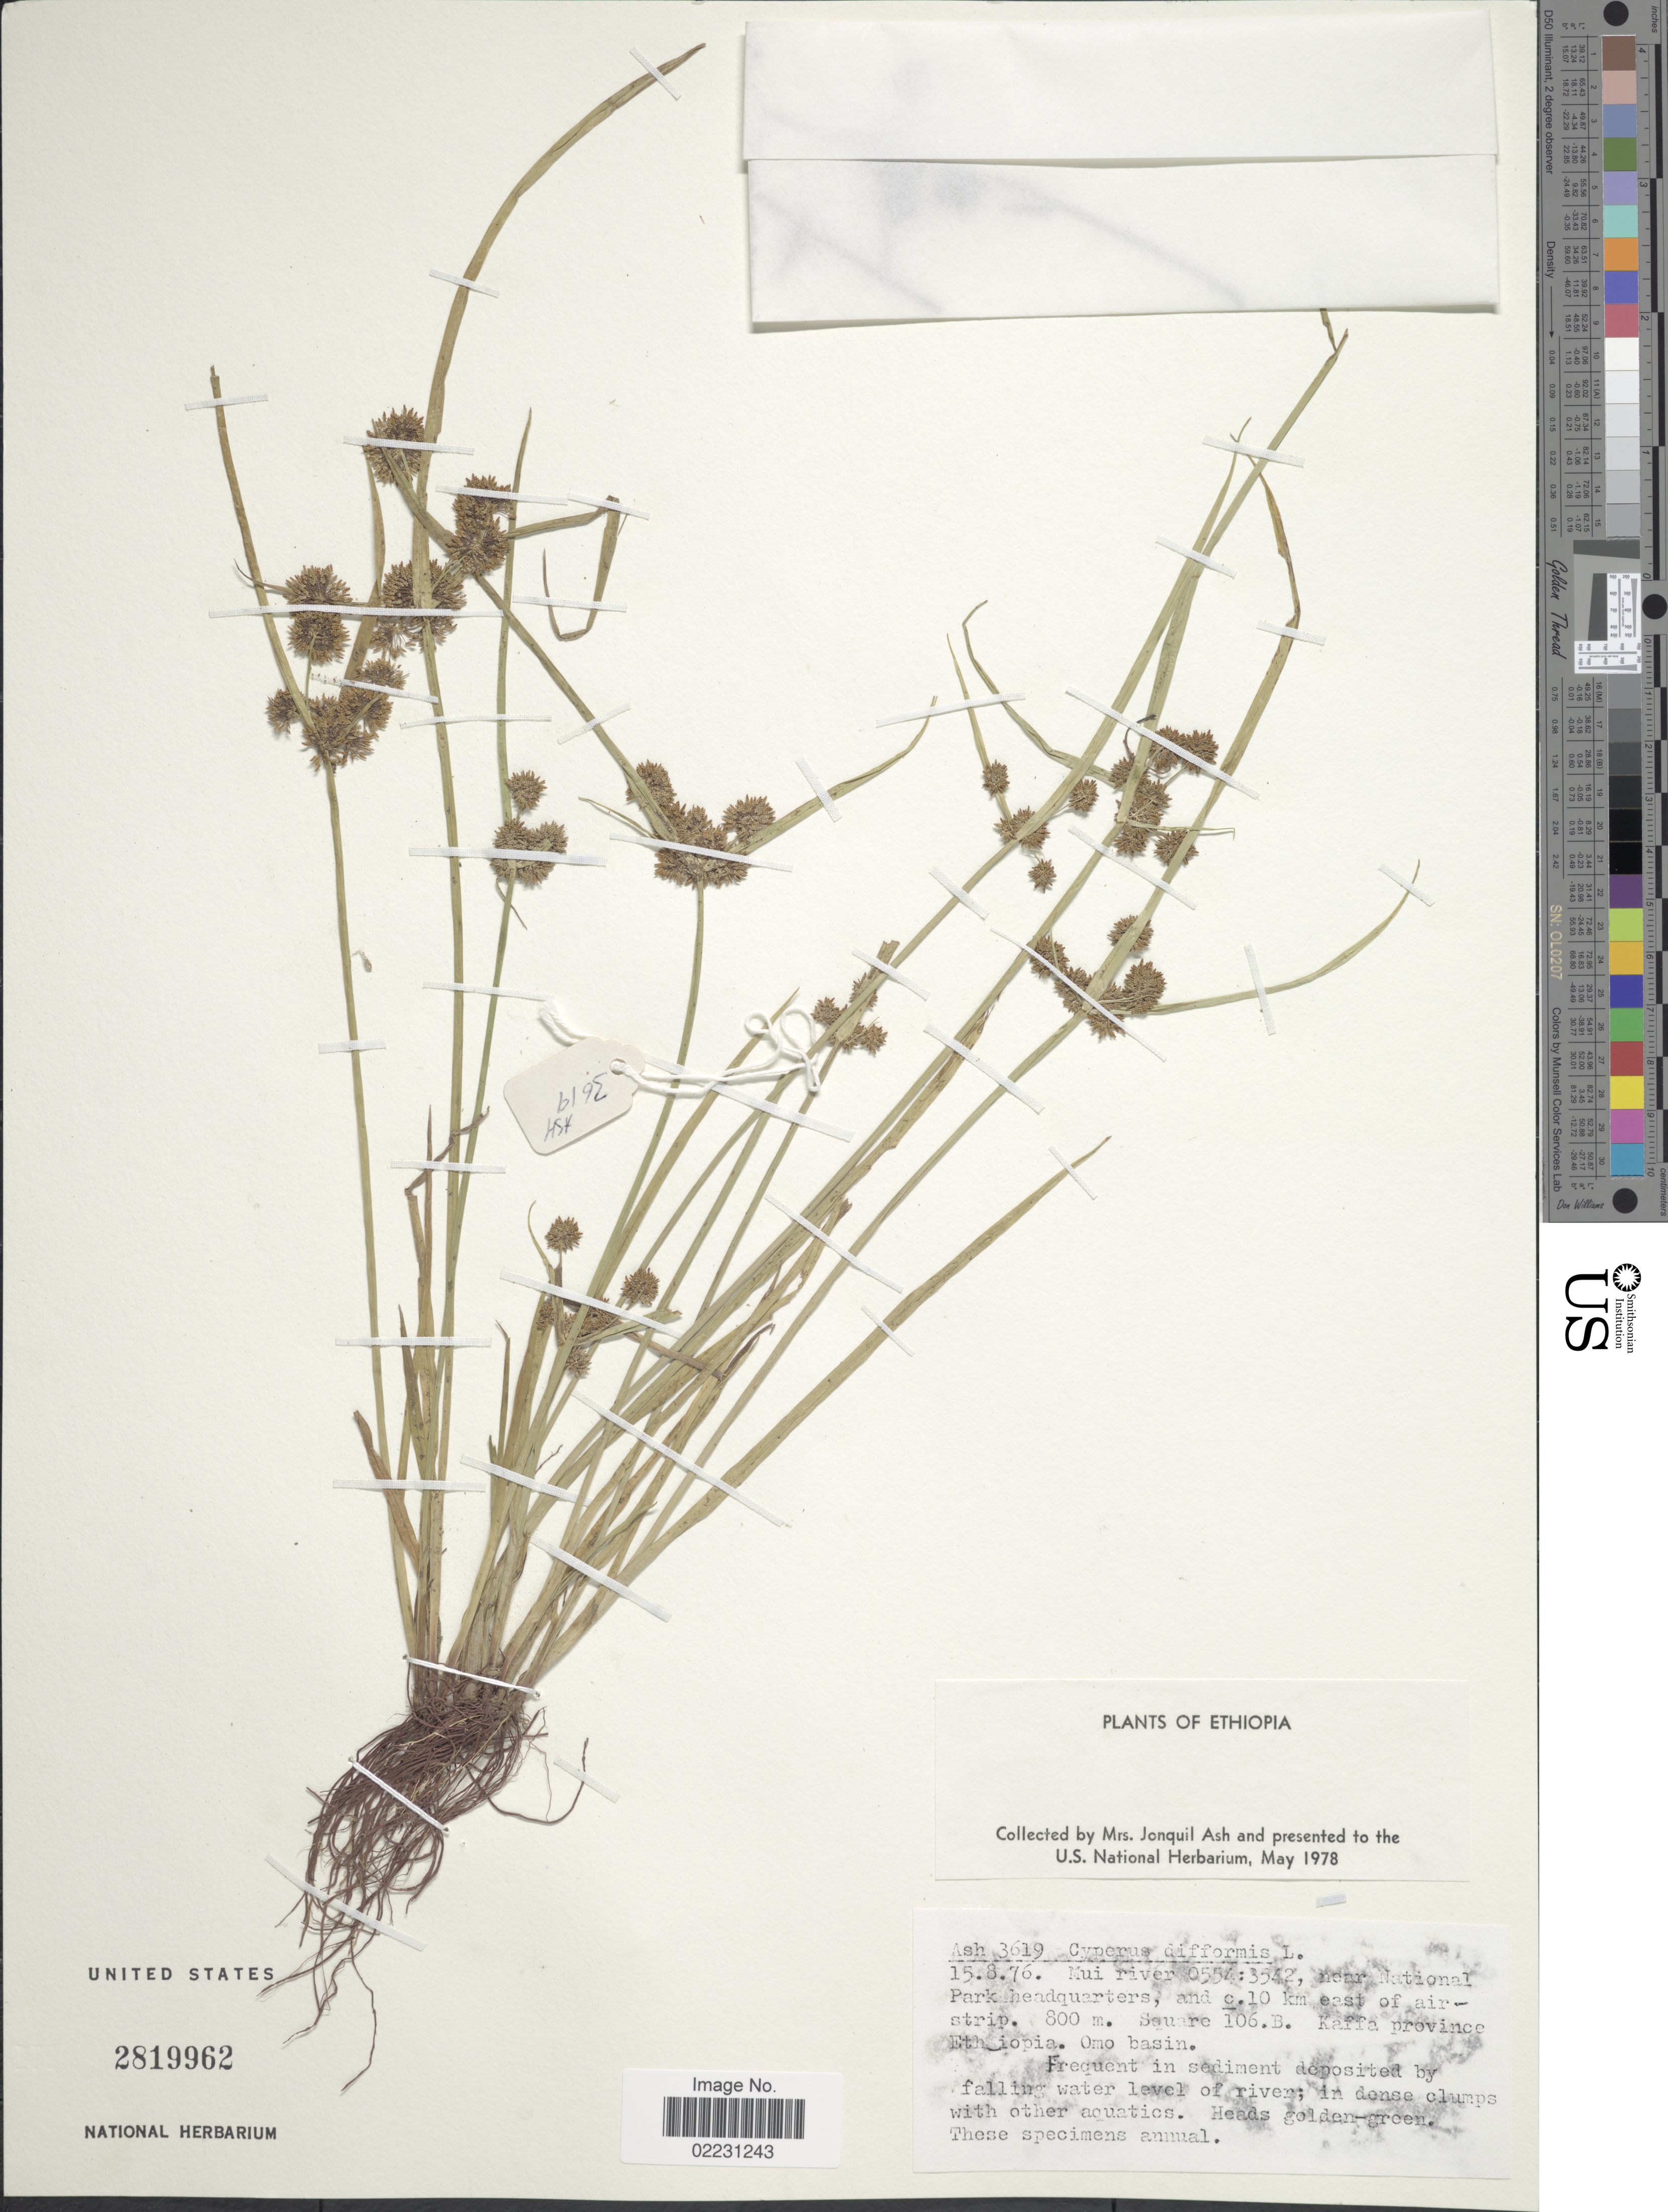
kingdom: Plantae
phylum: Tracheophyta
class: Liliopsida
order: Poales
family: Cyperaceae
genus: Cyperus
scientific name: Cyperus difformis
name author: L.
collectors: -. Ash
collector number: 3619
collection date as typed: Transcribed d/m/y: 15/8/76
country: Ethiopia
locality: Mui river 0554:3542, near National Park headquarters, and c. 10 km east of airstrip. Square 106.B. Kaffa Province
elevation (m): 800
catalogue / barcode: US 2819962